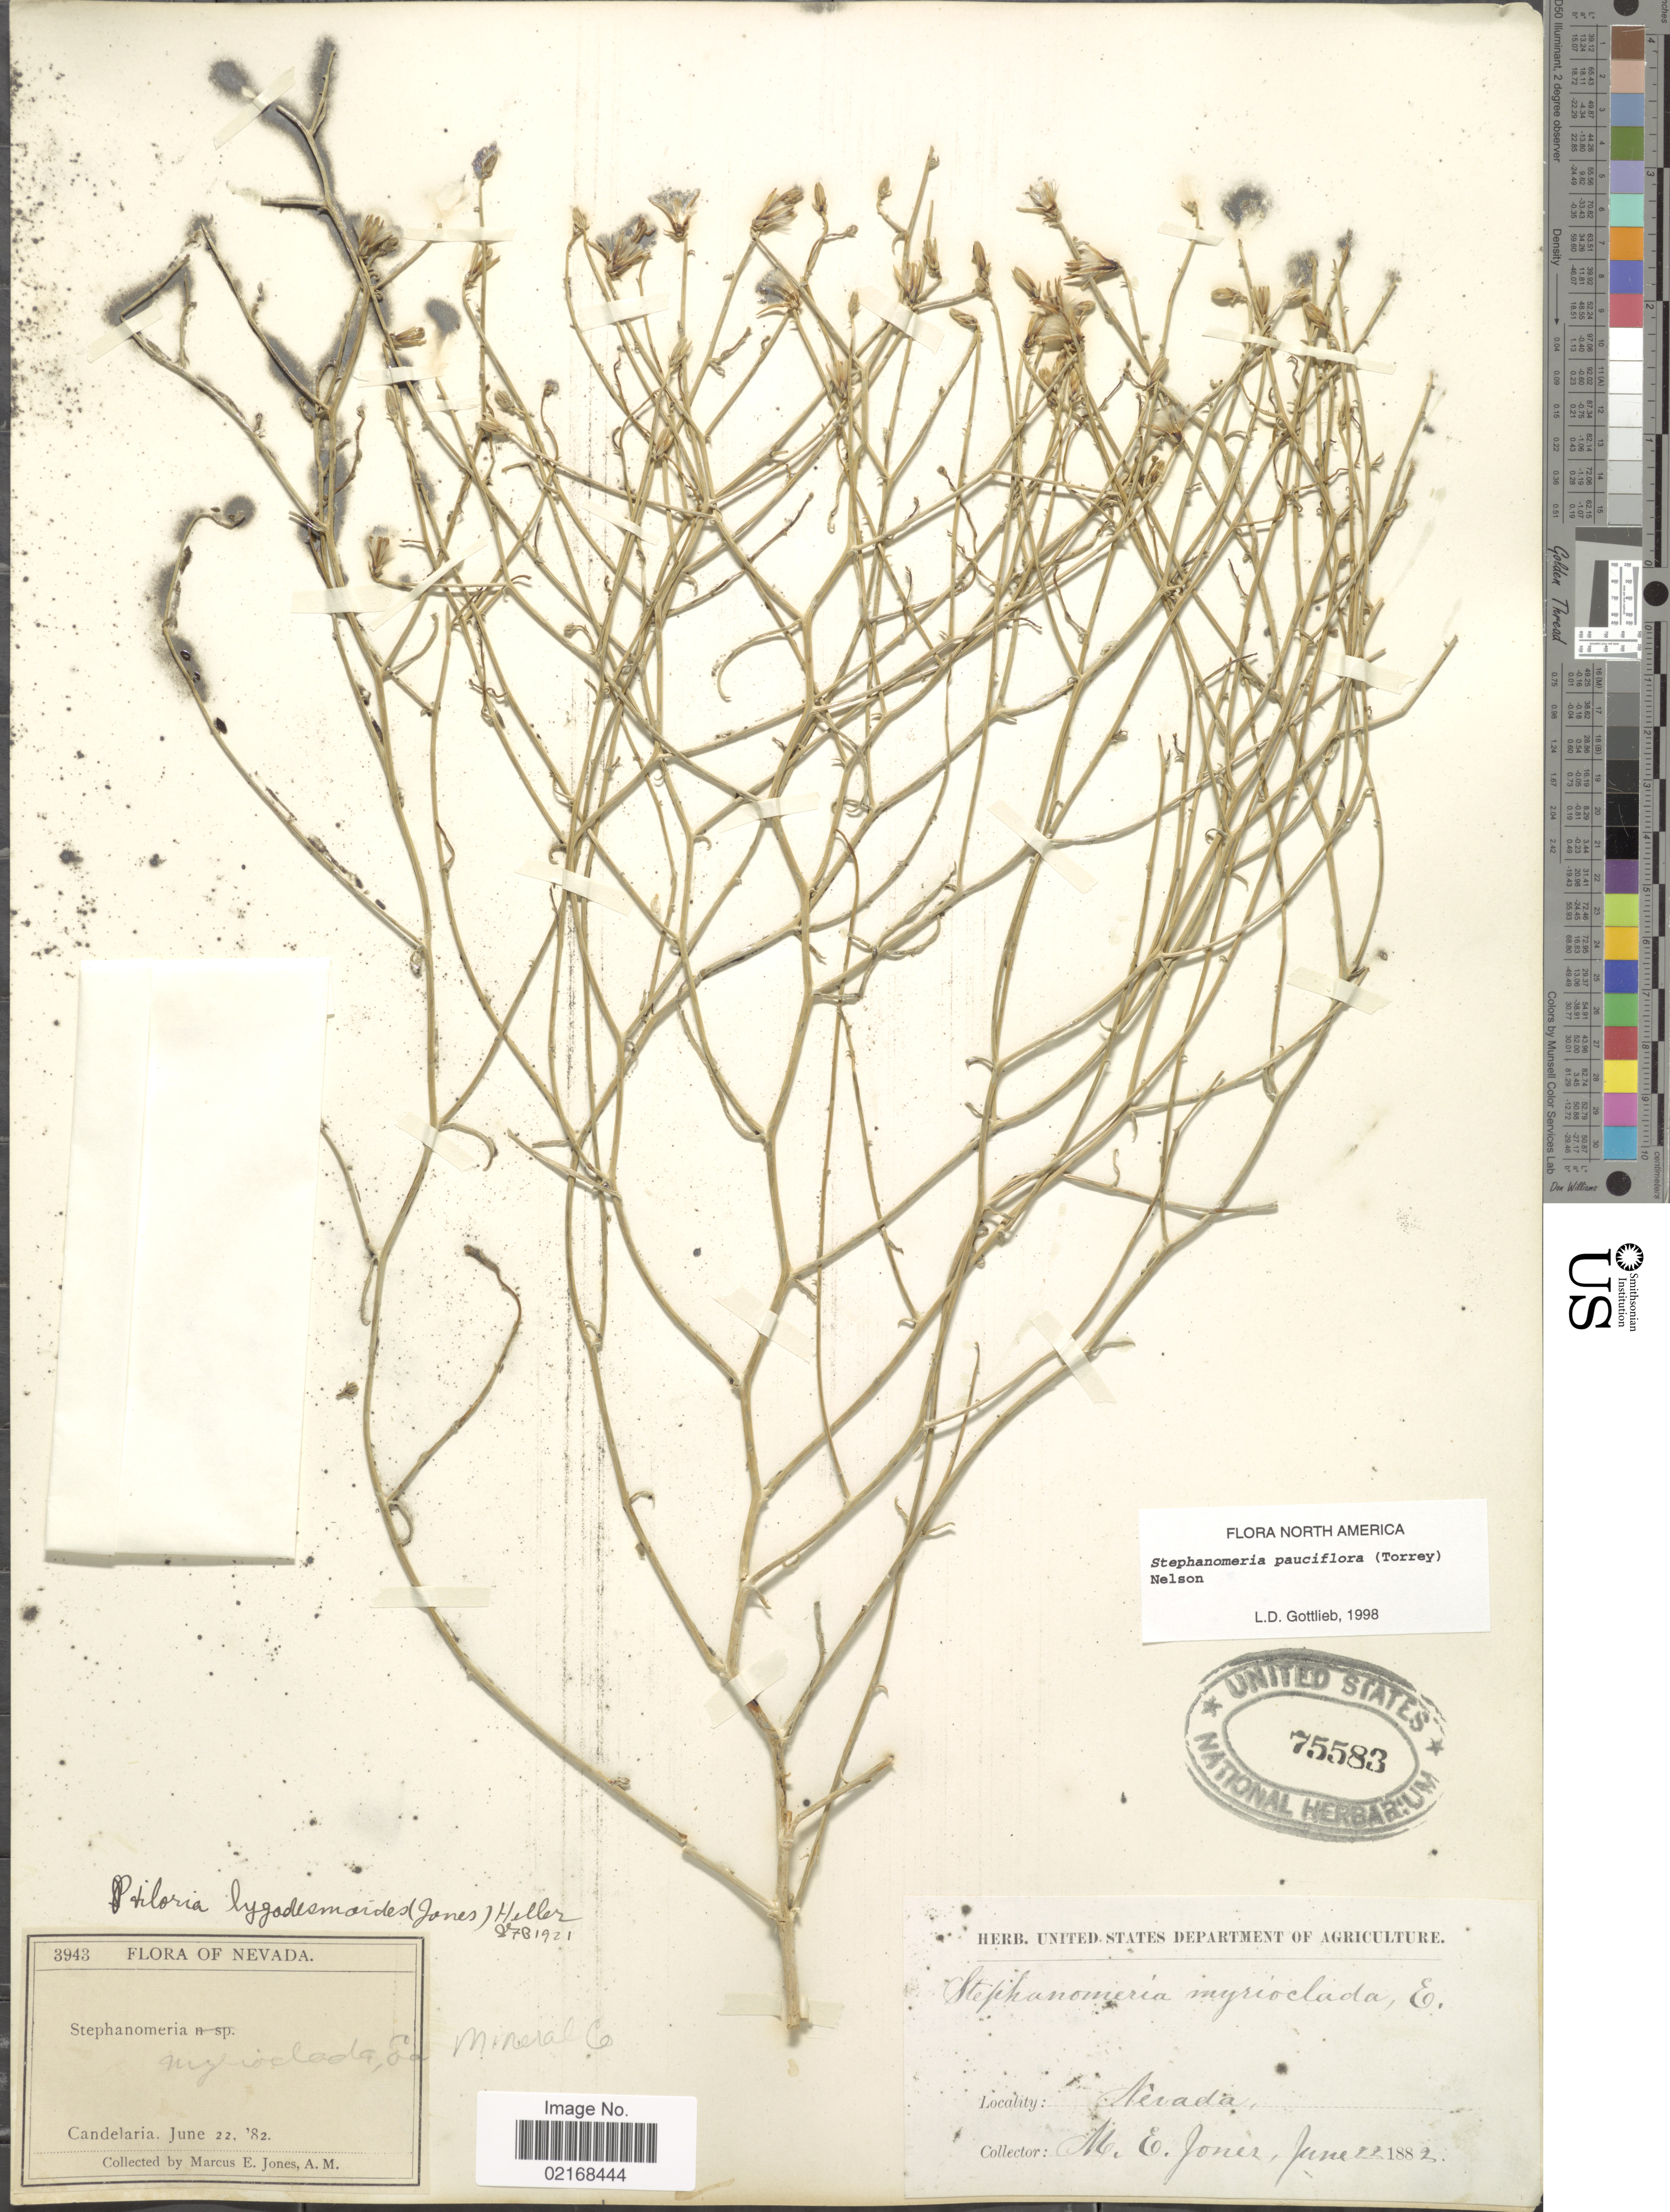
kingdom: Plantae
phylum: Tracheophyta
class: Magnoliopsida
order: Asterales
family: Asteraceae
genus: Stephanomeria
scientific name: Stephanomeria pauciflora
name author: (Torr.) A. Nelson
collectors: M. E. Jones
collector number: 3943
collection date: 1882-06-22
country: United States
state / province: Nevada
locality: Candelaria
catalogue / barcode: US 75583